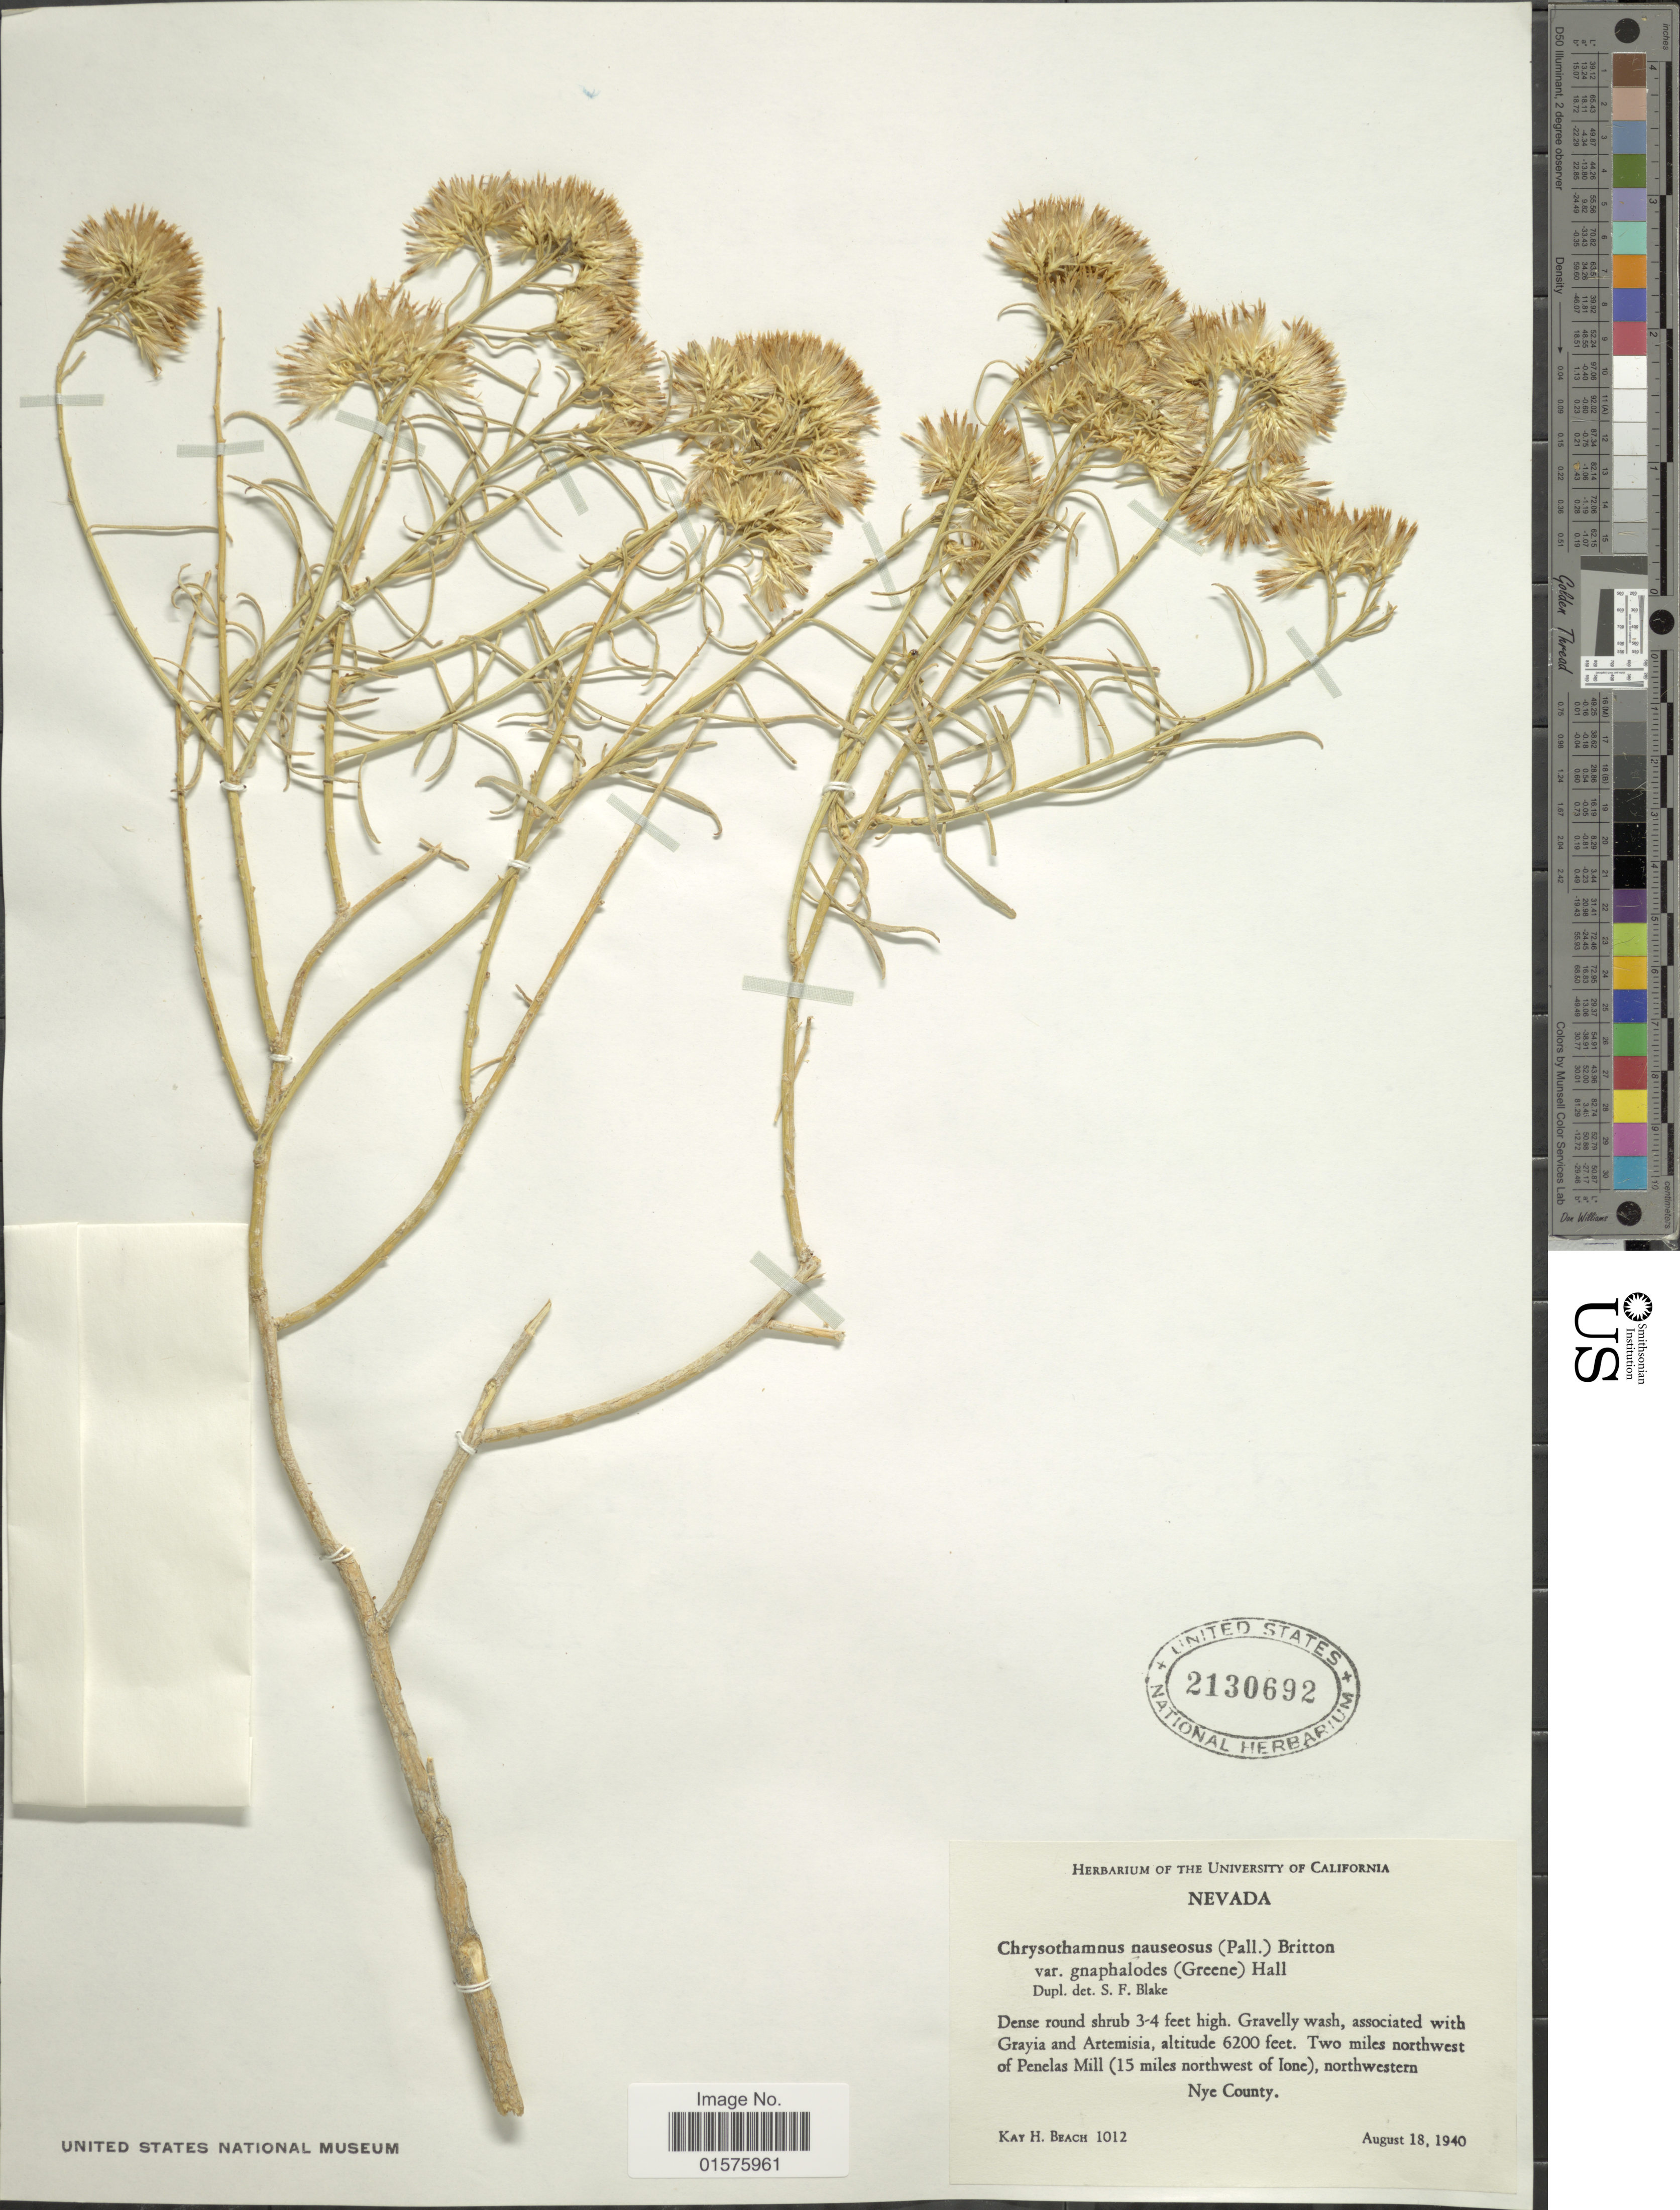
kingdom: Plantae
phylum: Tracheophyta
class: Magnoliopsida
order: Asterales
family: Asteraceae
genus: Ericameria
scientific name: Ericameria nauseosa var. hololeuca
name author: (A. Gray) G.L. Nesom & G.I. Baird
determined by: Urbatsch, Lowell E., Curator (LSU), Louisiana State University (UNITED STATES)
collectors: K. H. Beach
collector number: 1012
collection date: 1940-08-18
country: United States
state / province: Nevada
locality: Two miles northwest of Penelas Mill (15 miles northwest of Ione), northwestern. Nye County.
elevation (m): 1890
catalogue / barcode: US 2130692